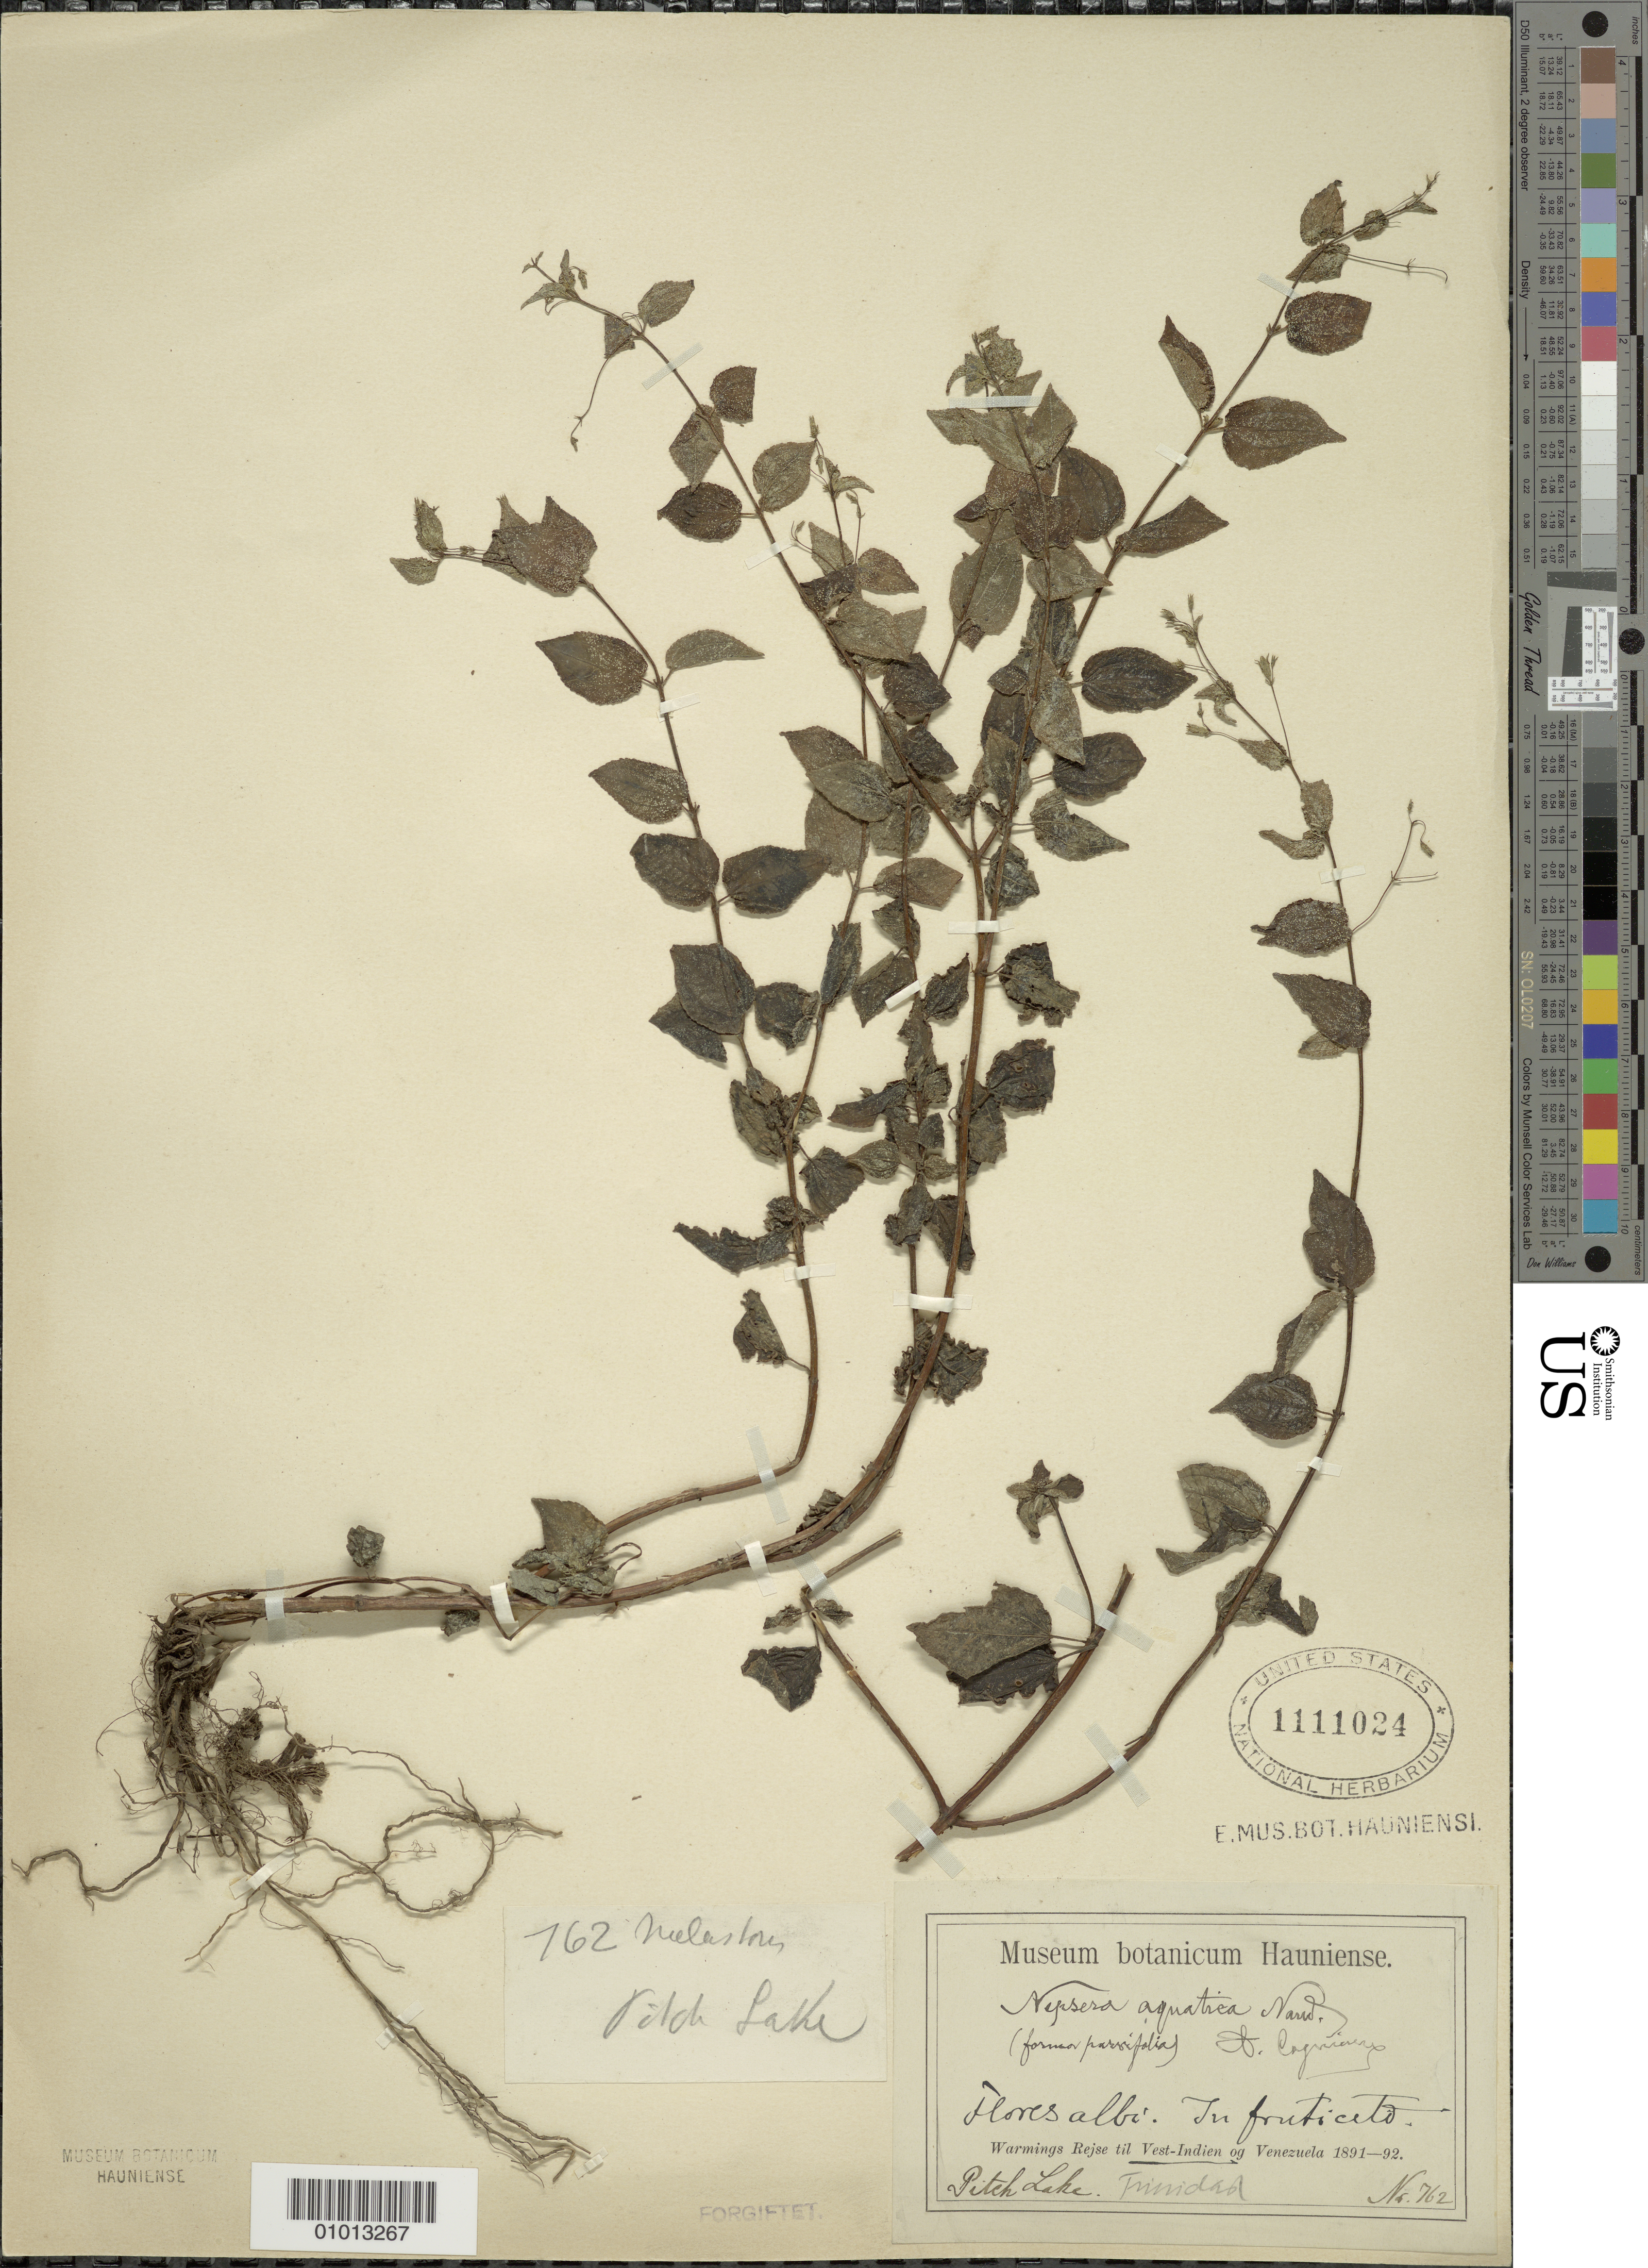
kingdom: Plantae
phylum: Tracheophyta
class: Magnoliopsida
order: Myrtales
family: Melastomataceae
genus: Nepsera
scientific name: Nepsera aquatica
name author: (Aubl.) Naudin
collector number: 762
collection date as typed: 1891 to -- --- 1892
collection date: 1891/1892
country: Trinidad and Tobago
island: Trinidad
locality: Pitch Lake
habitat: In fruticeto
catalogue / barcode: US 1111024